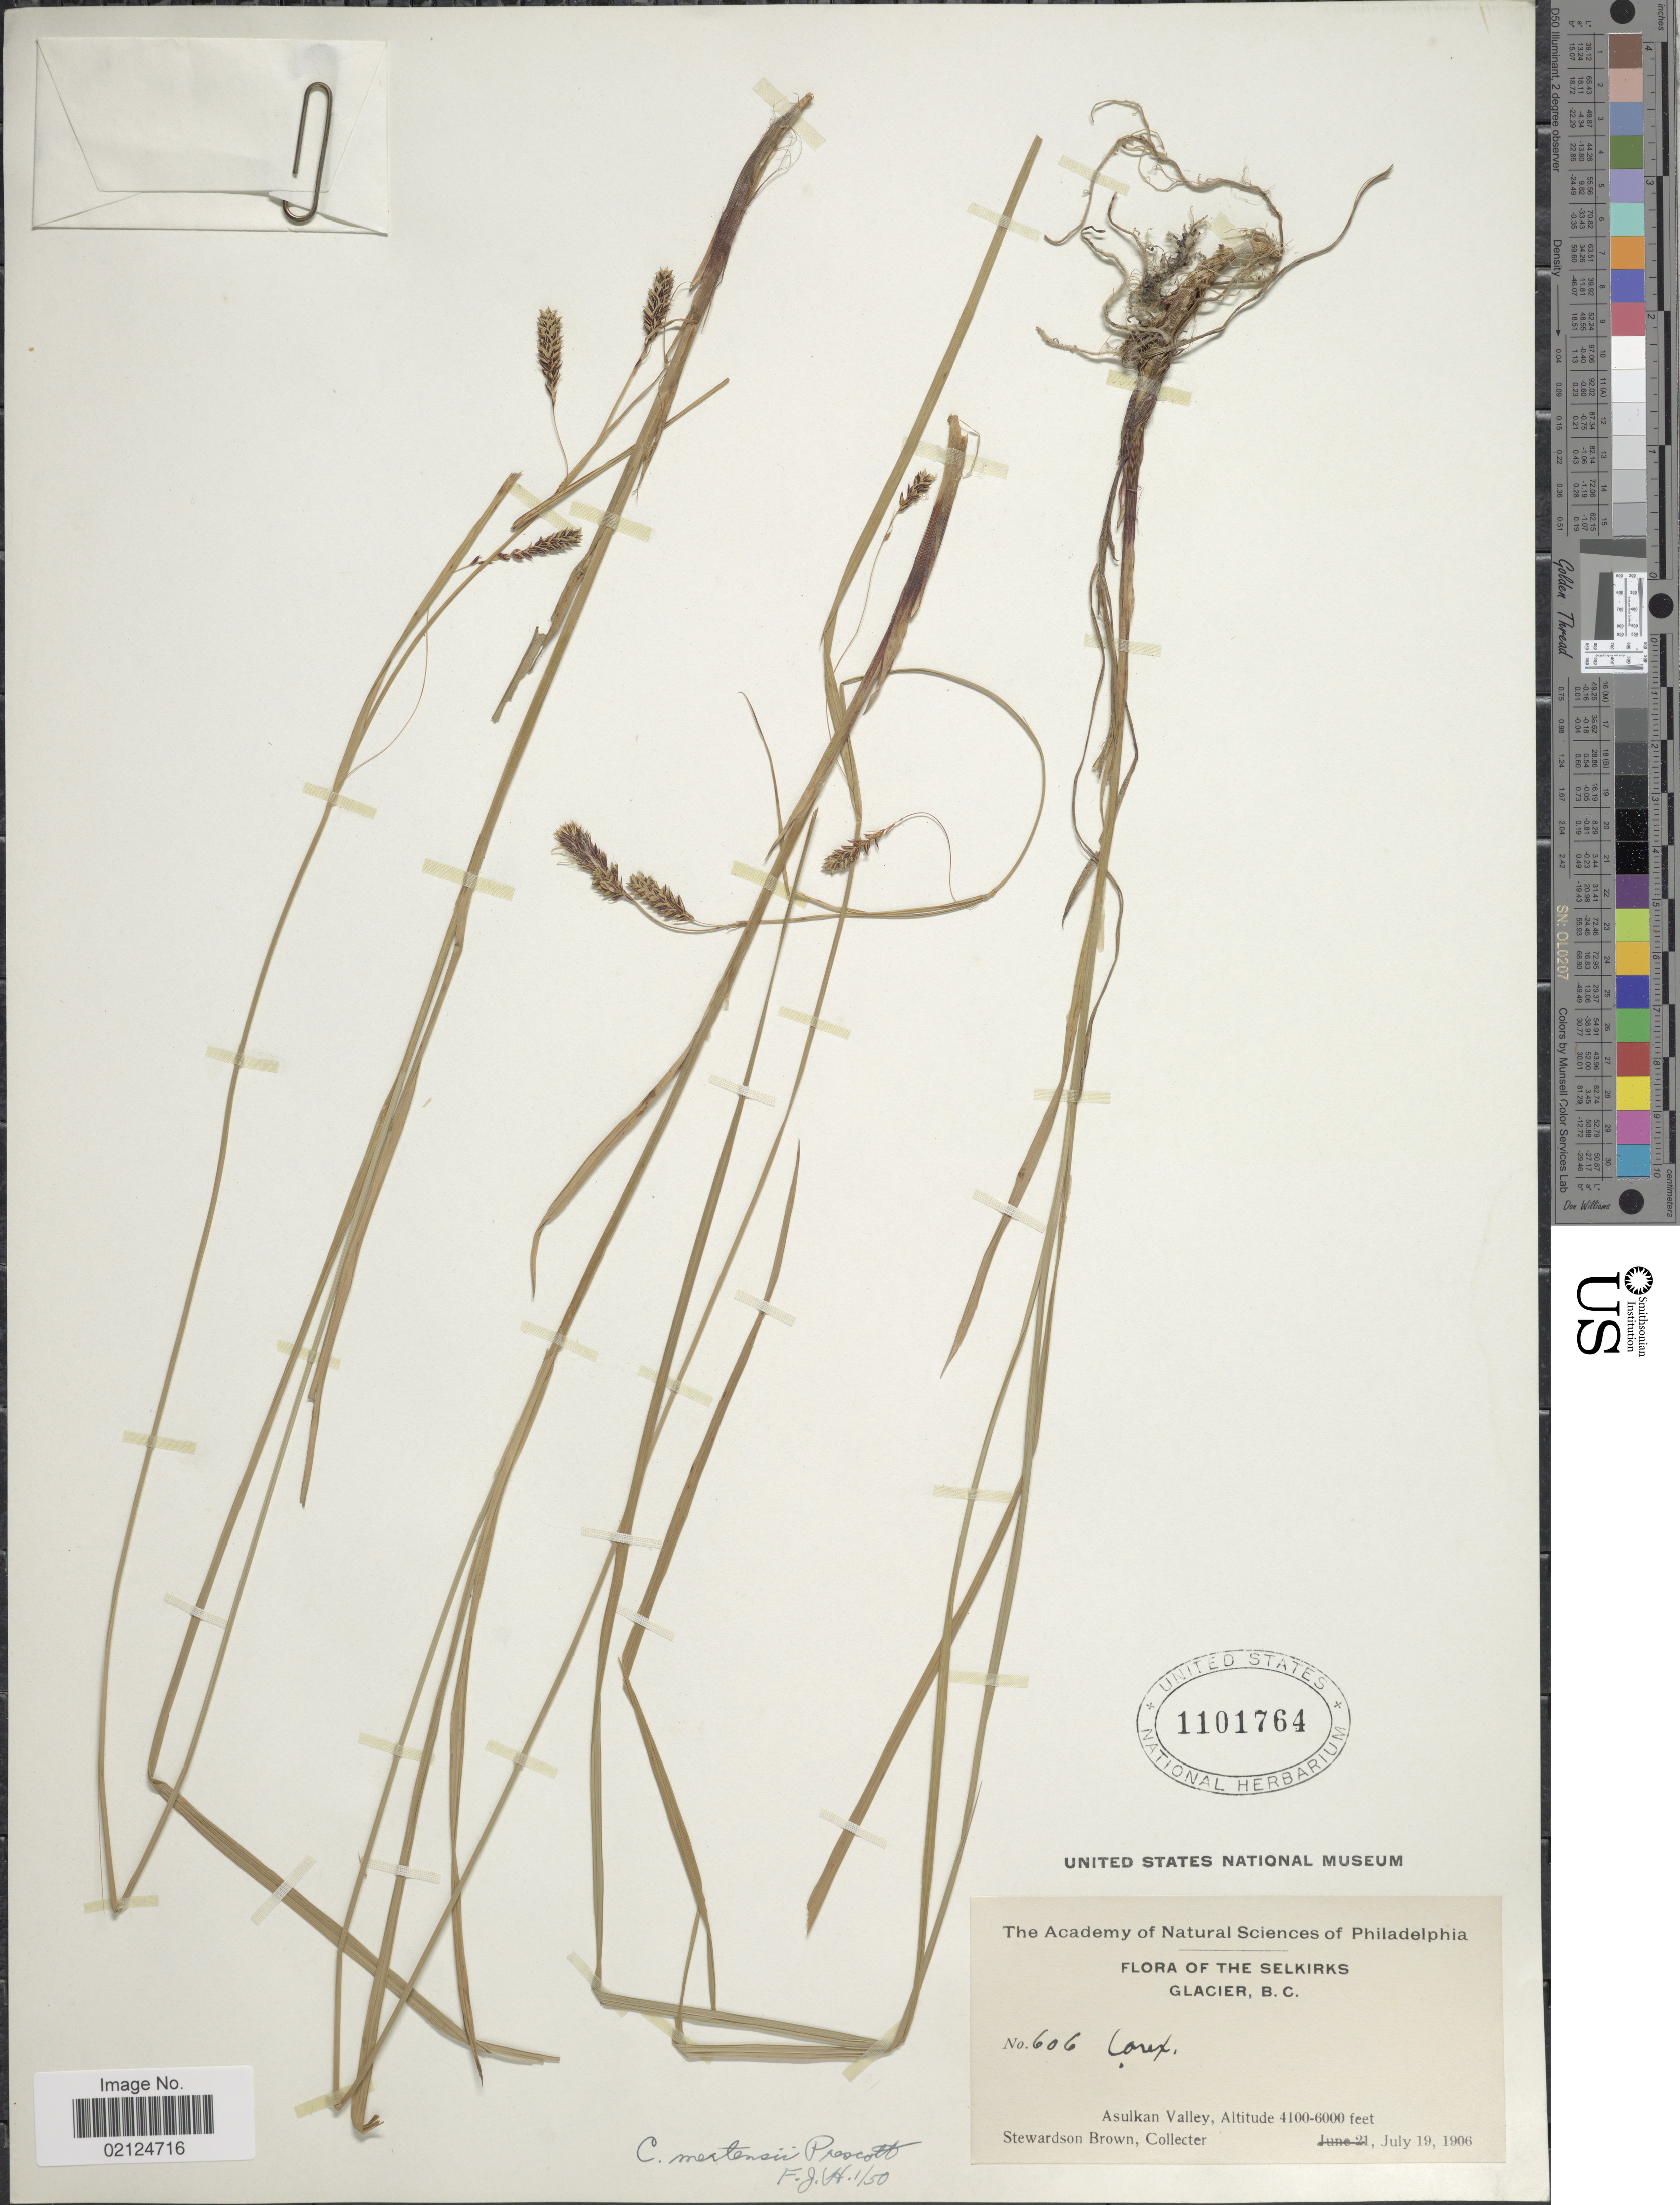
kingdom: Plantae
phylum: Tracheophyta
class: Liliopsida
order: Poales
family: Cyperaceae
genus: Carex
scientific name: Carex mertensii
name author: J.D. Prescott ex Bong.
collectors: S. Brown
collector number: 606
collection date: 1906-07-19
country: Canada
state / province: British Columbia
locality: Selkirks Glacier, Asulkan Valley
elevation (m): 1250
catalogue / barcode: US 1101764